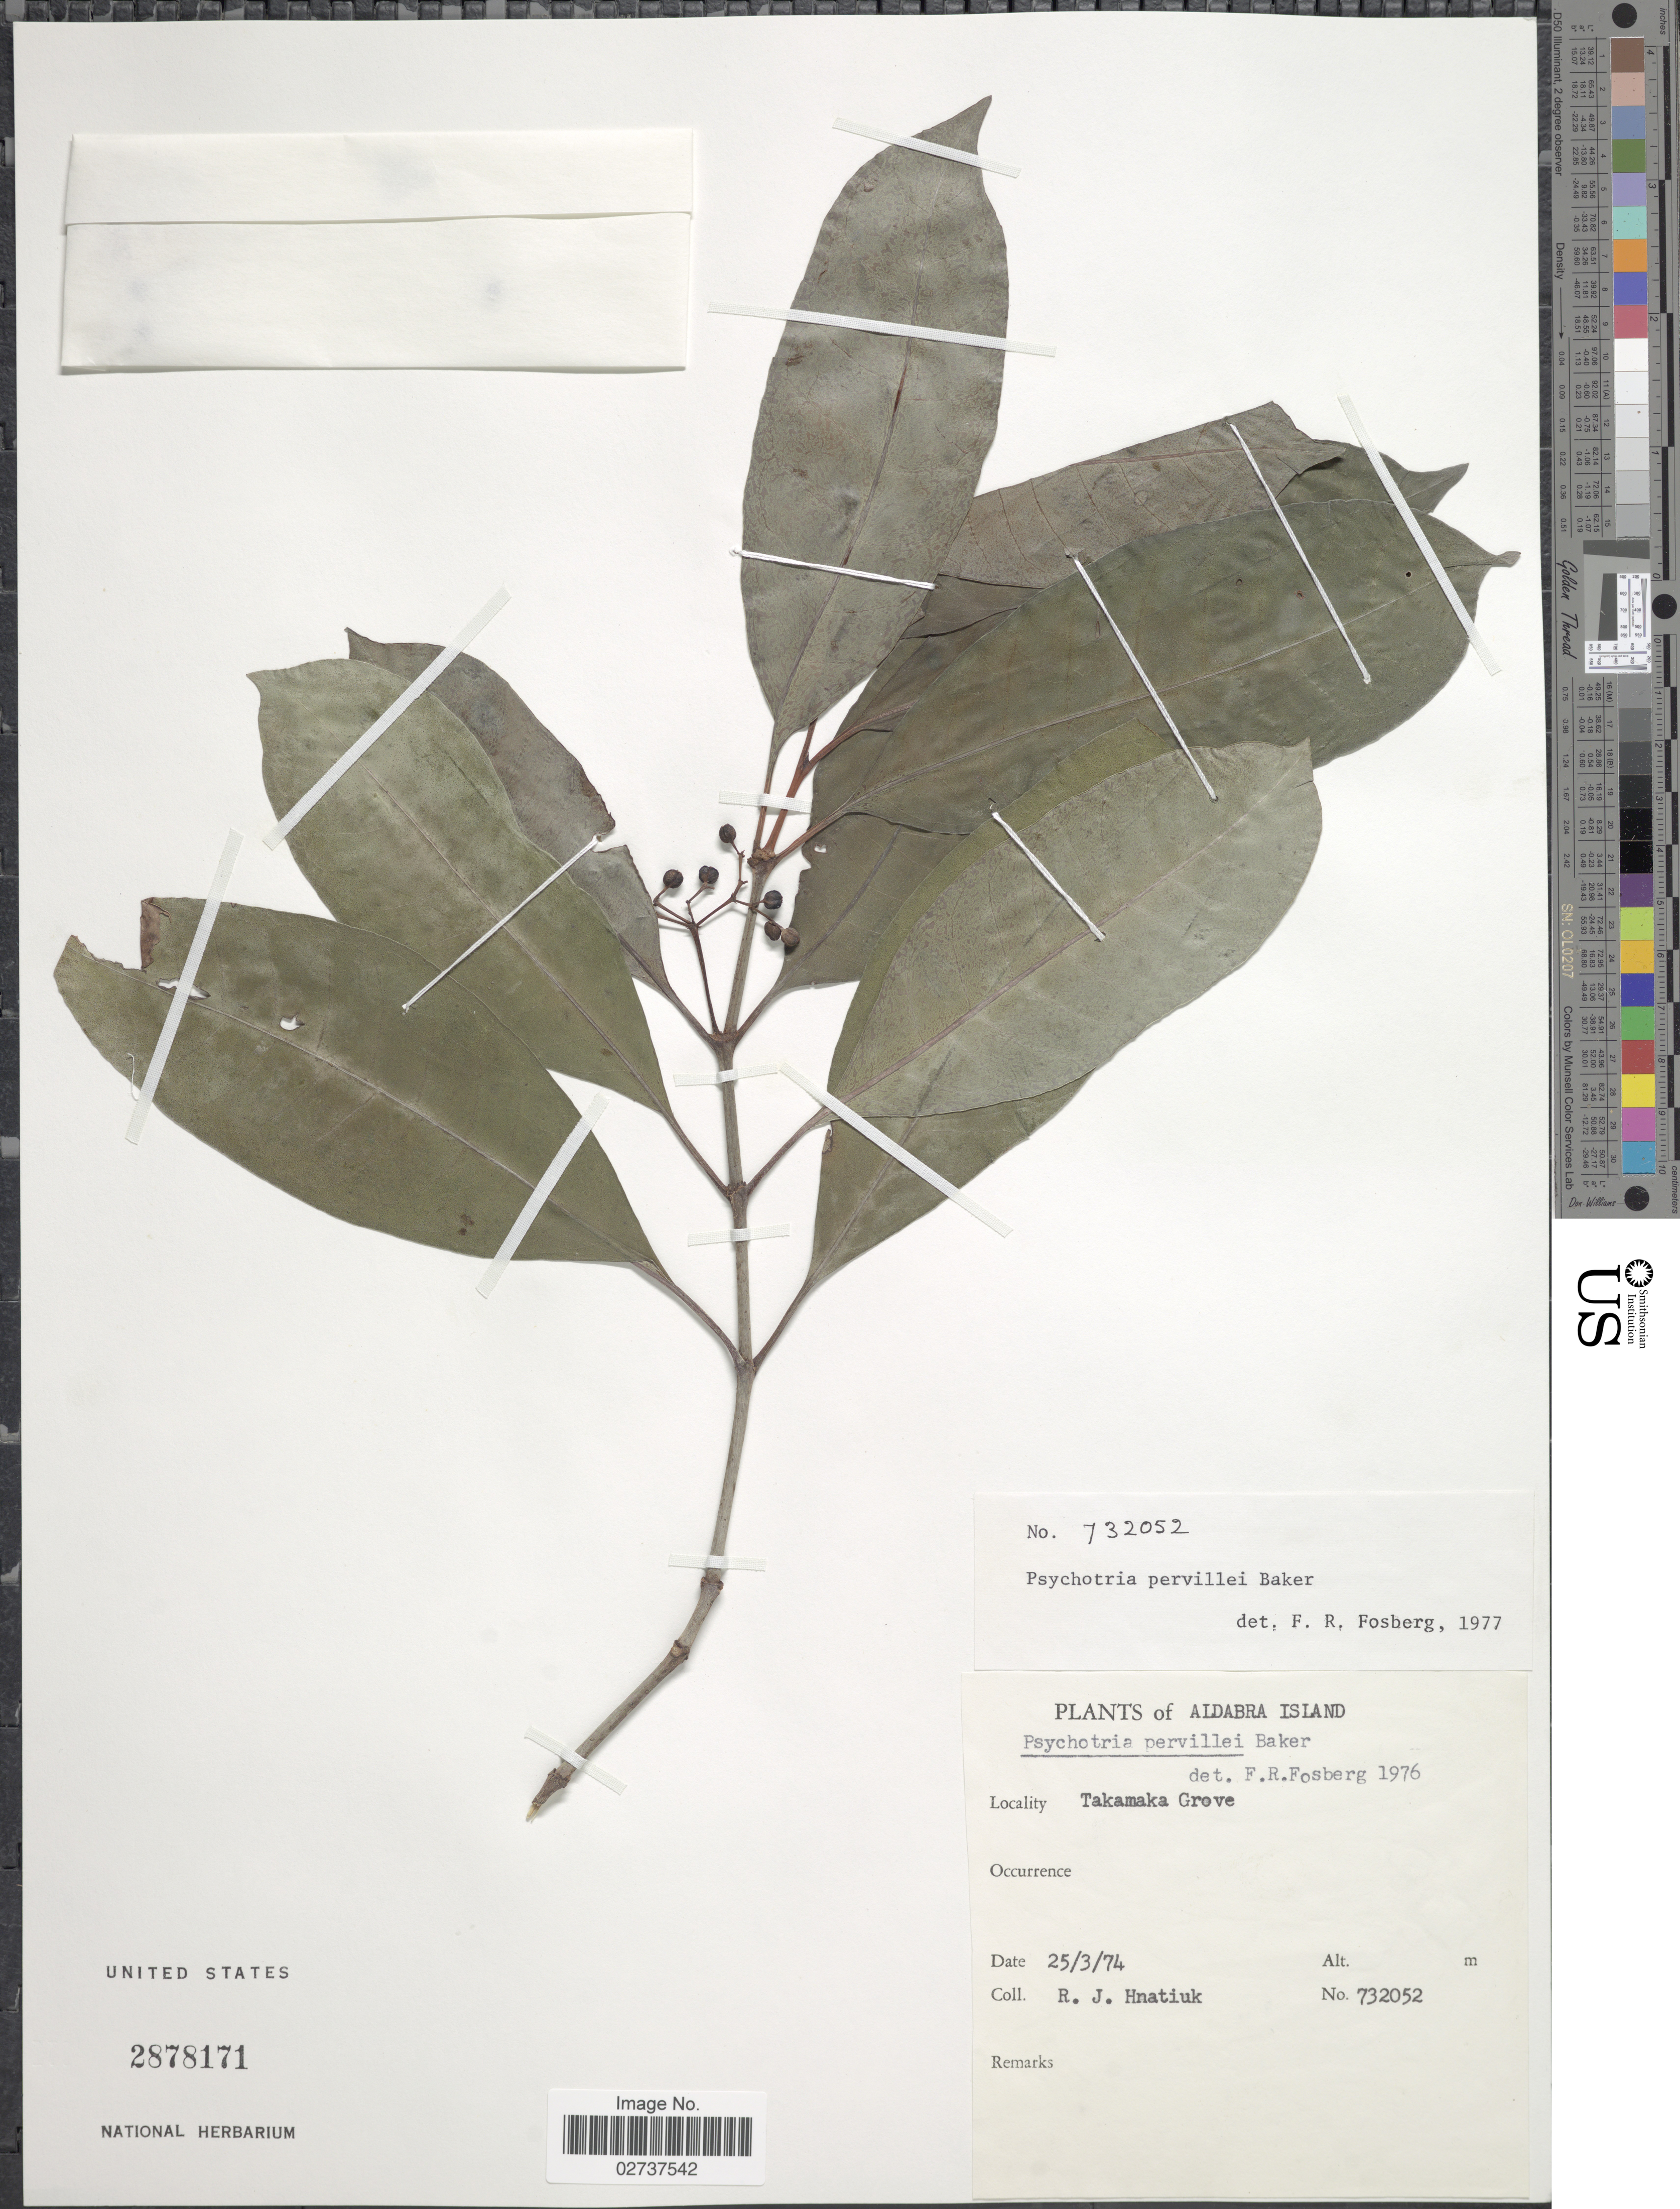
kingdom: Plantae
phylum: Tracheophyta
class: Magnoliopsida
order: Gentianales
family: Rubiaceae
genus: Psychotria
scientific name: Psychotria pervillei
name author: Baker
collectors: R. Hnatiuk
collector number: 732052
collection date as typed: Transcribed d/m/y: 25/3/74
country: Seychelles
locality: Aldabra Island, Takamaka Grove.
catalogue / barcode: US 2878171